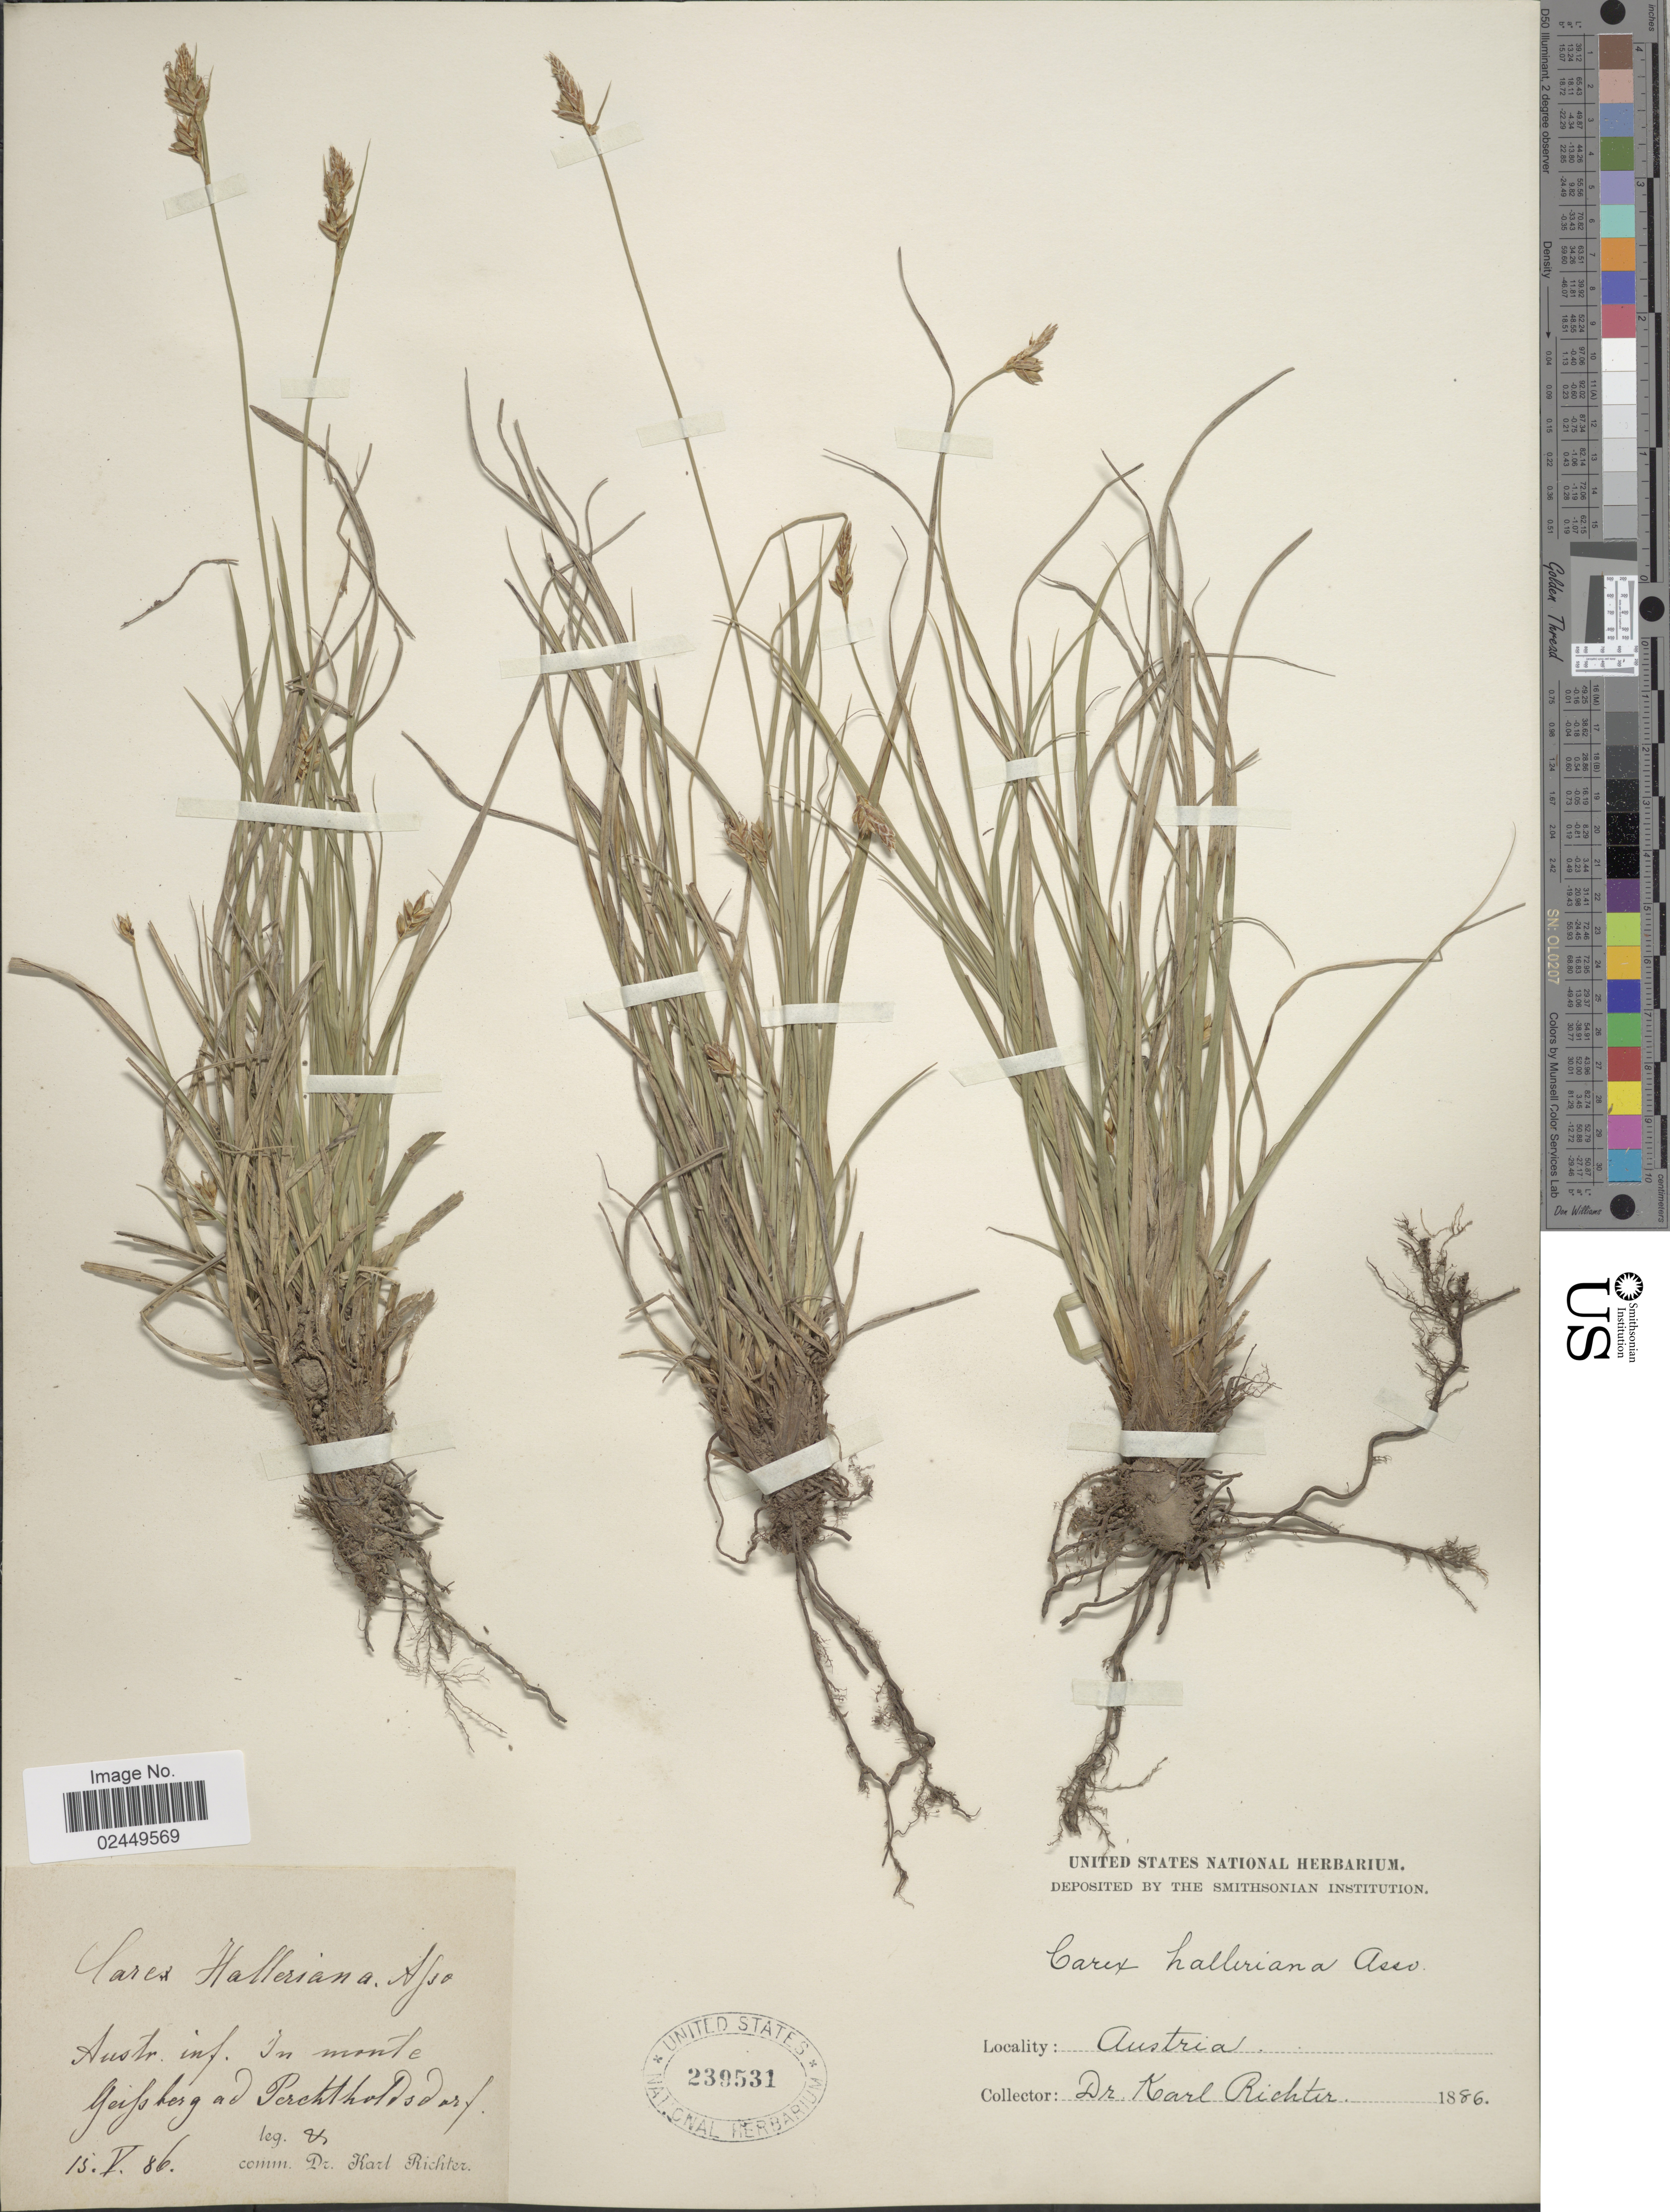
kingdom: Plantae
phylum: Tracheophyta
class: Liliopsida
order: Poales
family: Cyperaceae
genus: Carex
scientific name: Carex halleriana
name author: Asso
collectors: K. Richter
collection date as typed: Transcribed d/m/y: 15/5/86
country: Austria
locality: Austria. Austr. inf. In Monte Geifsberg ad Perchtholdsdorf. [interpreted]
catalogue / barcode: US 239531